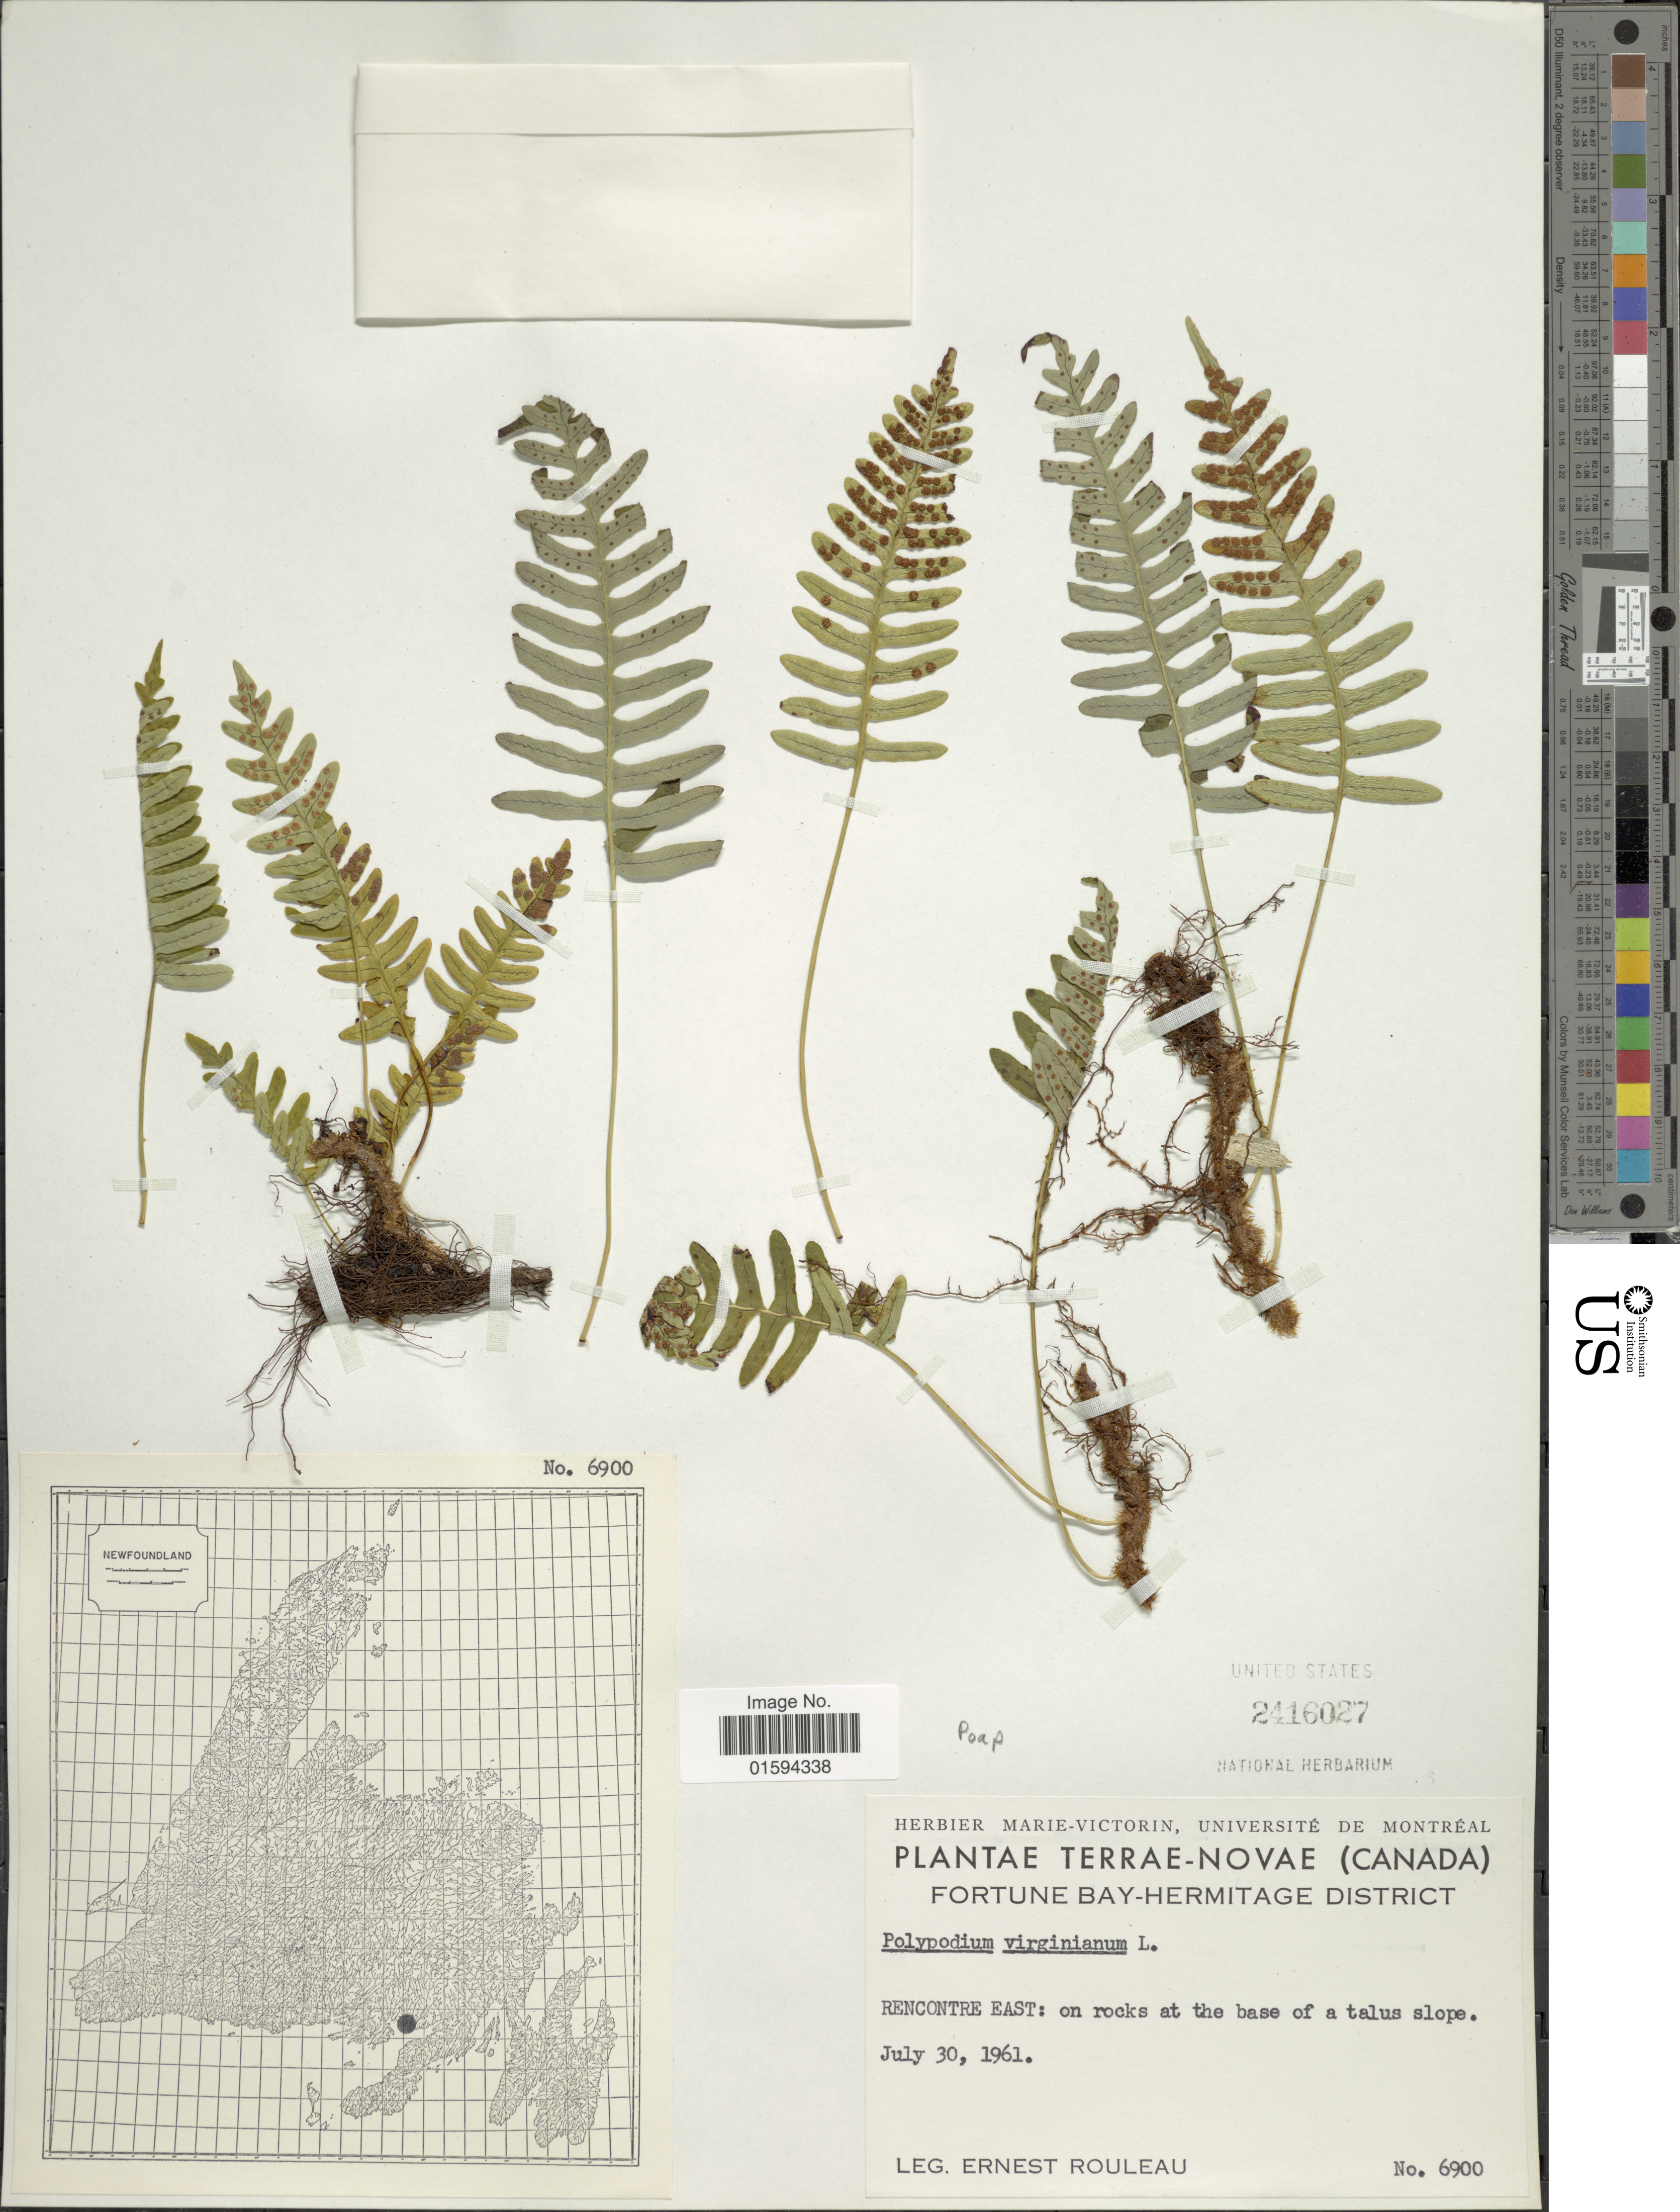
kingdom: Plantae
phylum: Tracheophyta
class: Polypodiopsida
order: Polypodiales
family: Polypodiaceae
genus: Polypodium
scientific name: Polypodium appalachianum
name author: Haufler & Windham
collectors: J. Rouleau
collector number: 6900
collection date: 1961-07-30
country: Canada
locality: Plantae Terrae-Novae, Fortune Bay-Hermitage District, Rencontre East: on rocks at the base of a talus slope.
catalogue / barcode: US 2416027